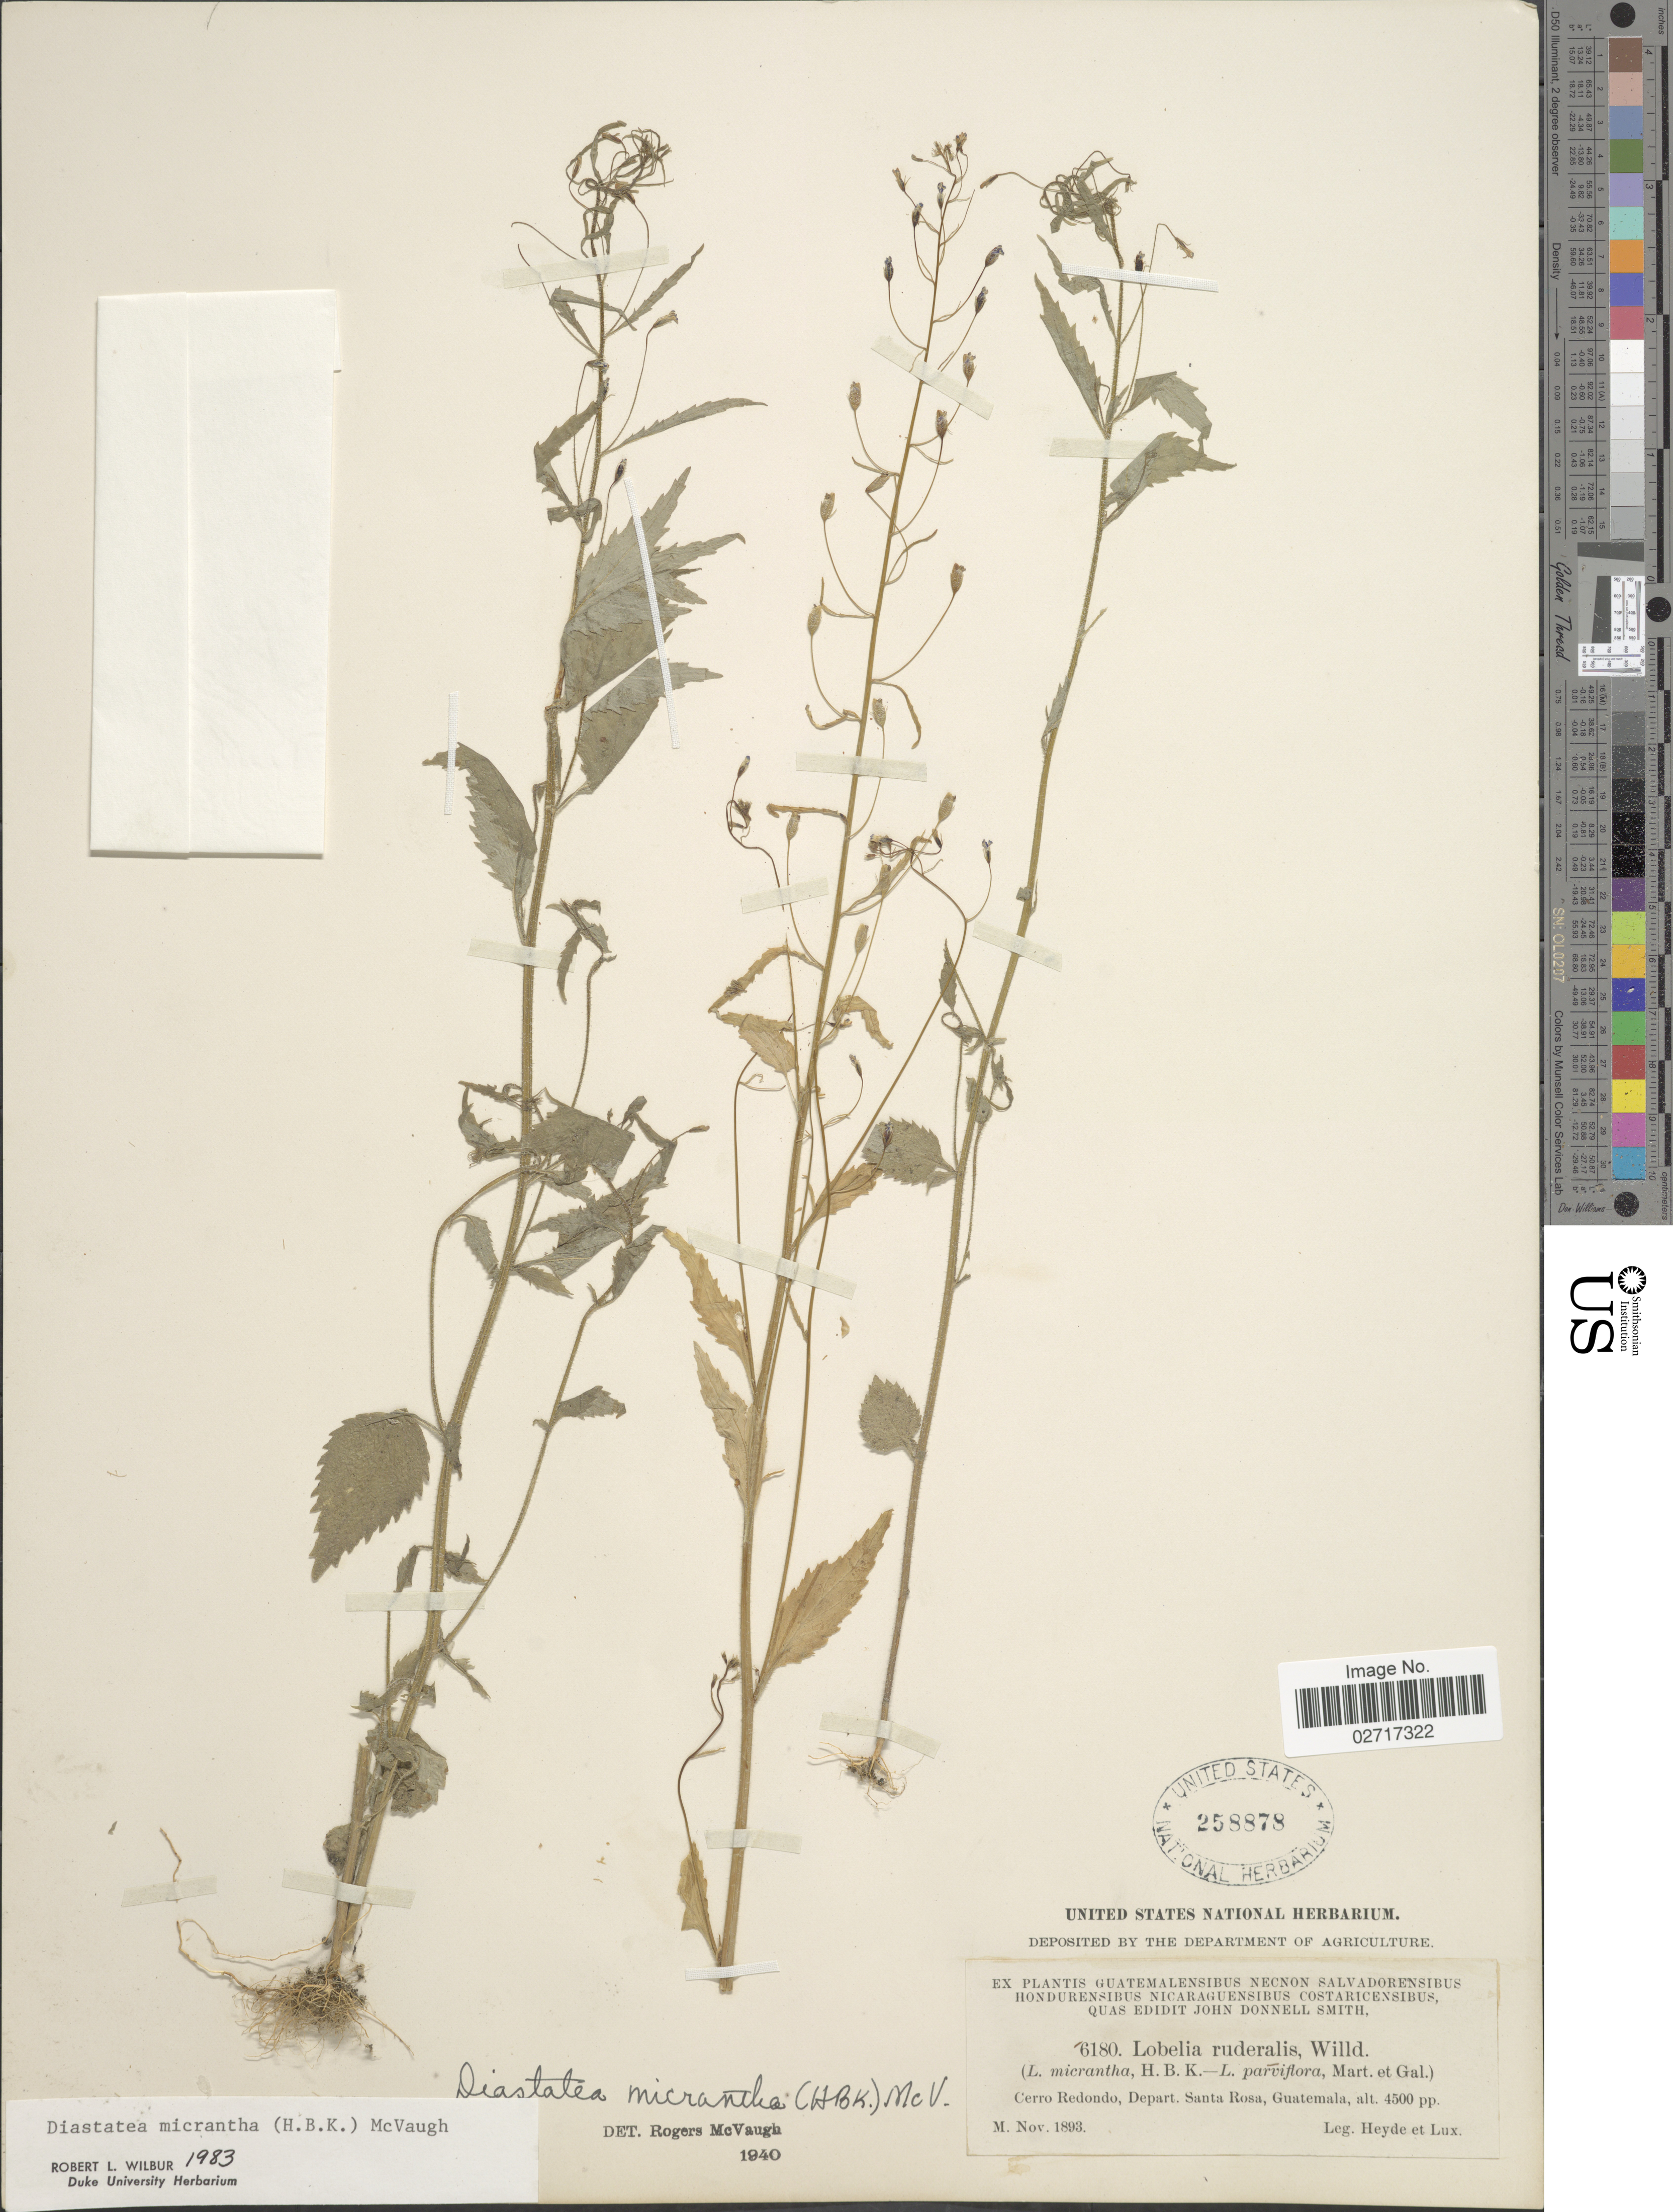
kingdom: Plantae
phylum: Tracheophyta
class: Magnoliopsida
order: Asterales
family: Campanulaceae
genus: Diastatea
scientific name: Diastatea micrantha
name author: (Kunth) McVaugh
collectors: Heyde & Lux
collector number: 6180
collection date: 1893-11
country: Guatemala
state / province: Santa Rosa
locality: Cerro Redondo, Depart. Santa Rosa.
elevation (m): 1372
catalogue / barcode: US 258878